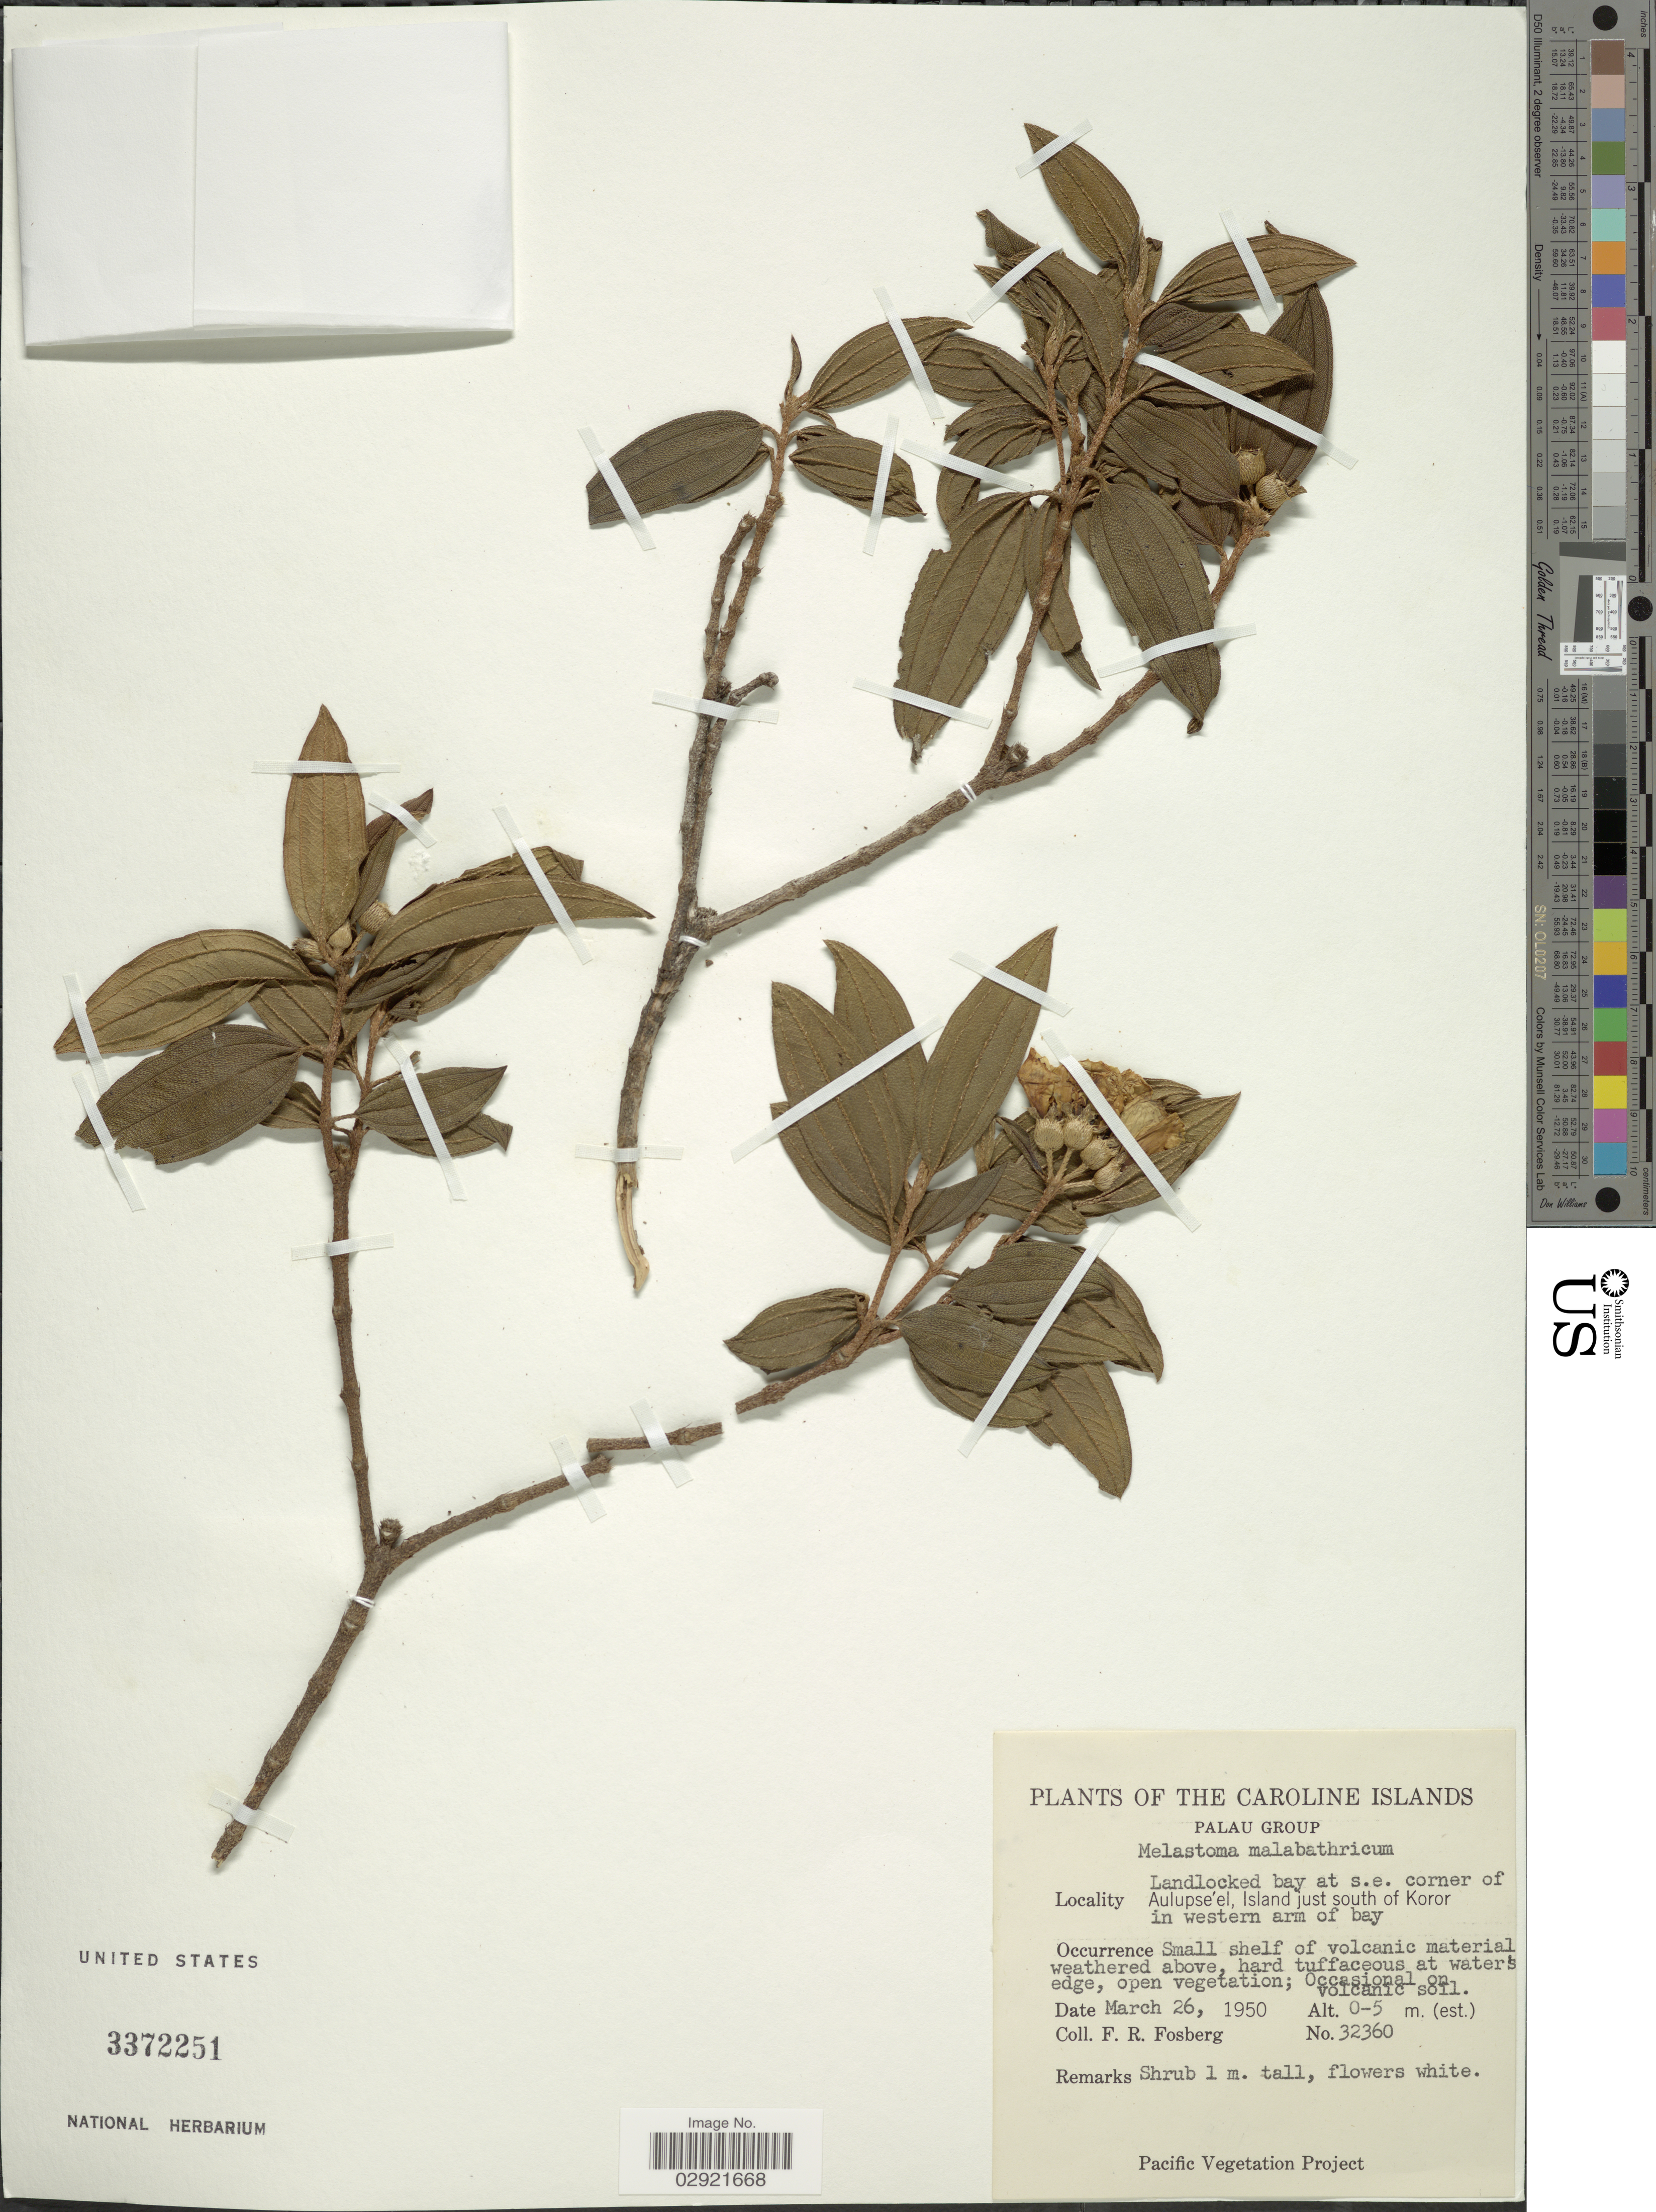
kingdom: Plantae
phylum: Tracheophyta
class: Magnoliopsida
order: Myrtales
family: Melastomataceae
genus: Melastoma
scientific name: Melastoma malabathricum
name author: L.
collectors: F. R. Fosberg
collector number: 32360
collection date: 1950-03-26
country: Palau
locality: Caroline Islands. Palau Group. Landlocked bay at s.e. corner of Aulupse'el, Island just south of Koror in western arm of bay.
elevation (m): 0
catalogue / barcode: US 3372251